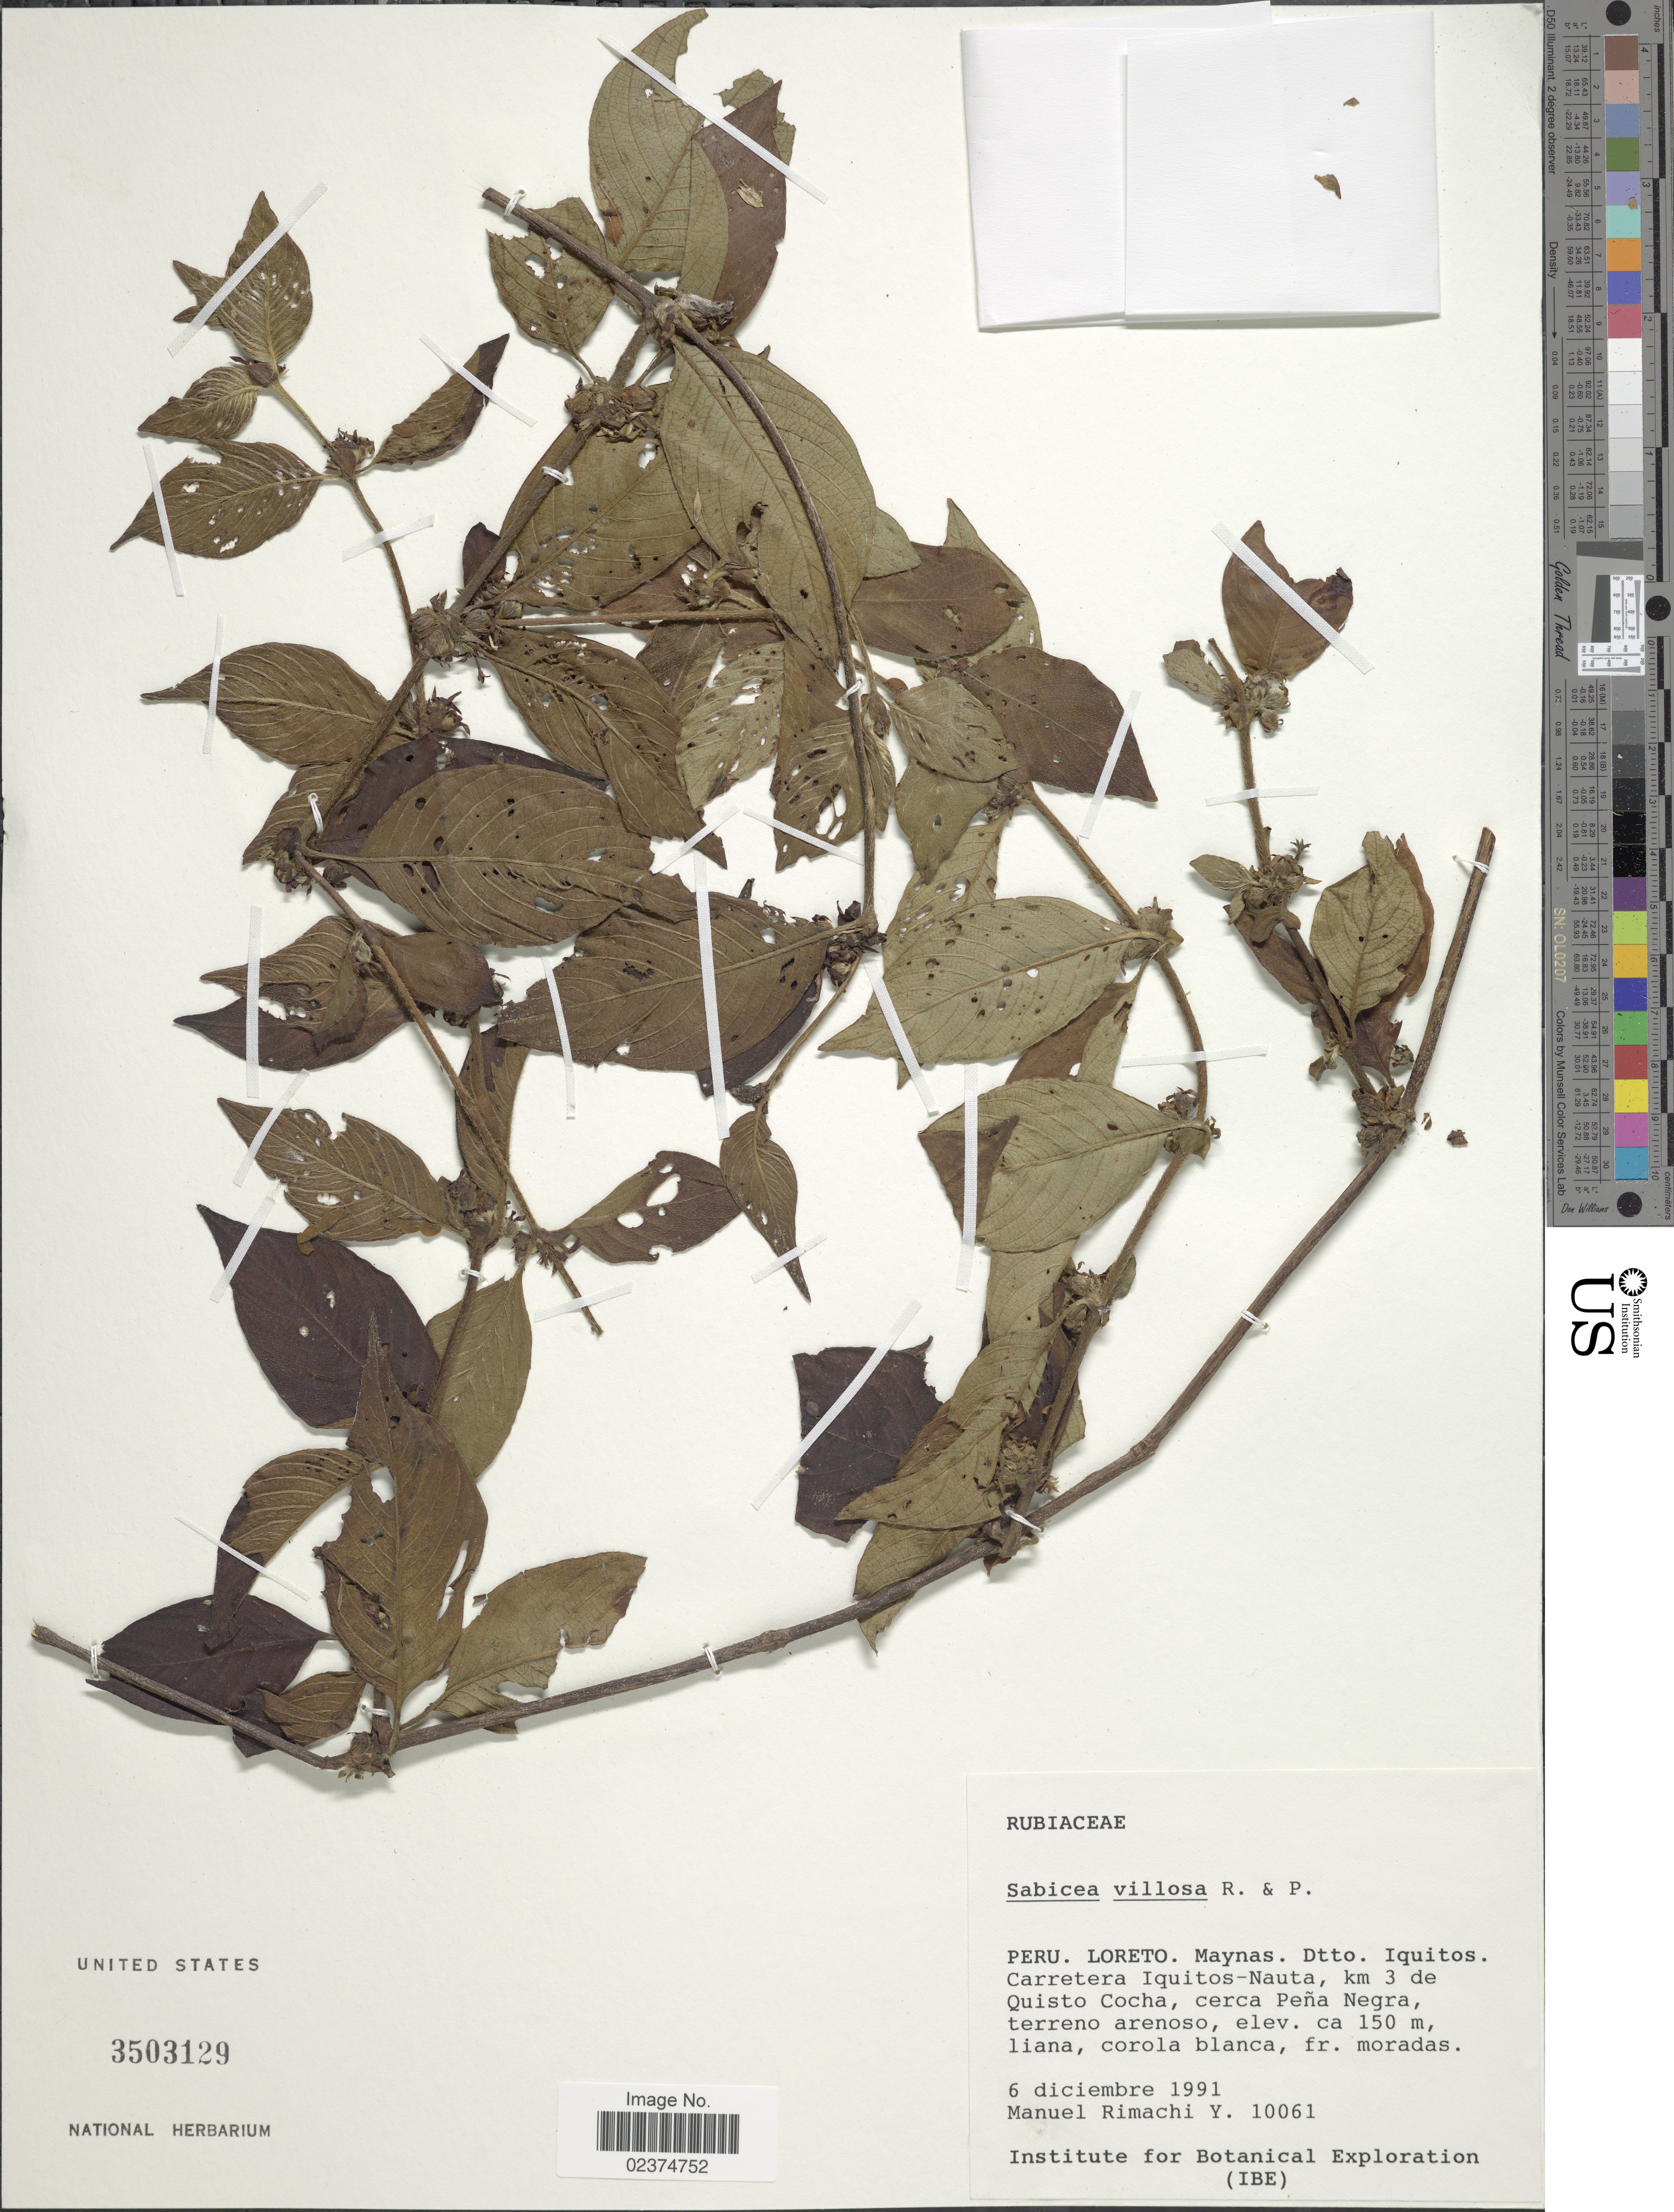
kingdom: Plantae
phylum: Tracheophyta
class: Magnoliopsida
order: Gentianales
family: Rubiaceae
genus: Sabicea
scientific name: Sabicea villosa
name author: Willd. ex Roem. & Schult.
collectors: M. Rimachi Y.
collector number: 10061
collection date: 1991-12-06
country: Peru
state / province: Loreto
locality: Maynas, Dtto. Iquitos, Carretera Iquitos-Nauta, km 3 de Quisto Cocha, cerca Pena Negra, terreno arenoso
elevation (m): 150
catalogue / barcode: US 3503129